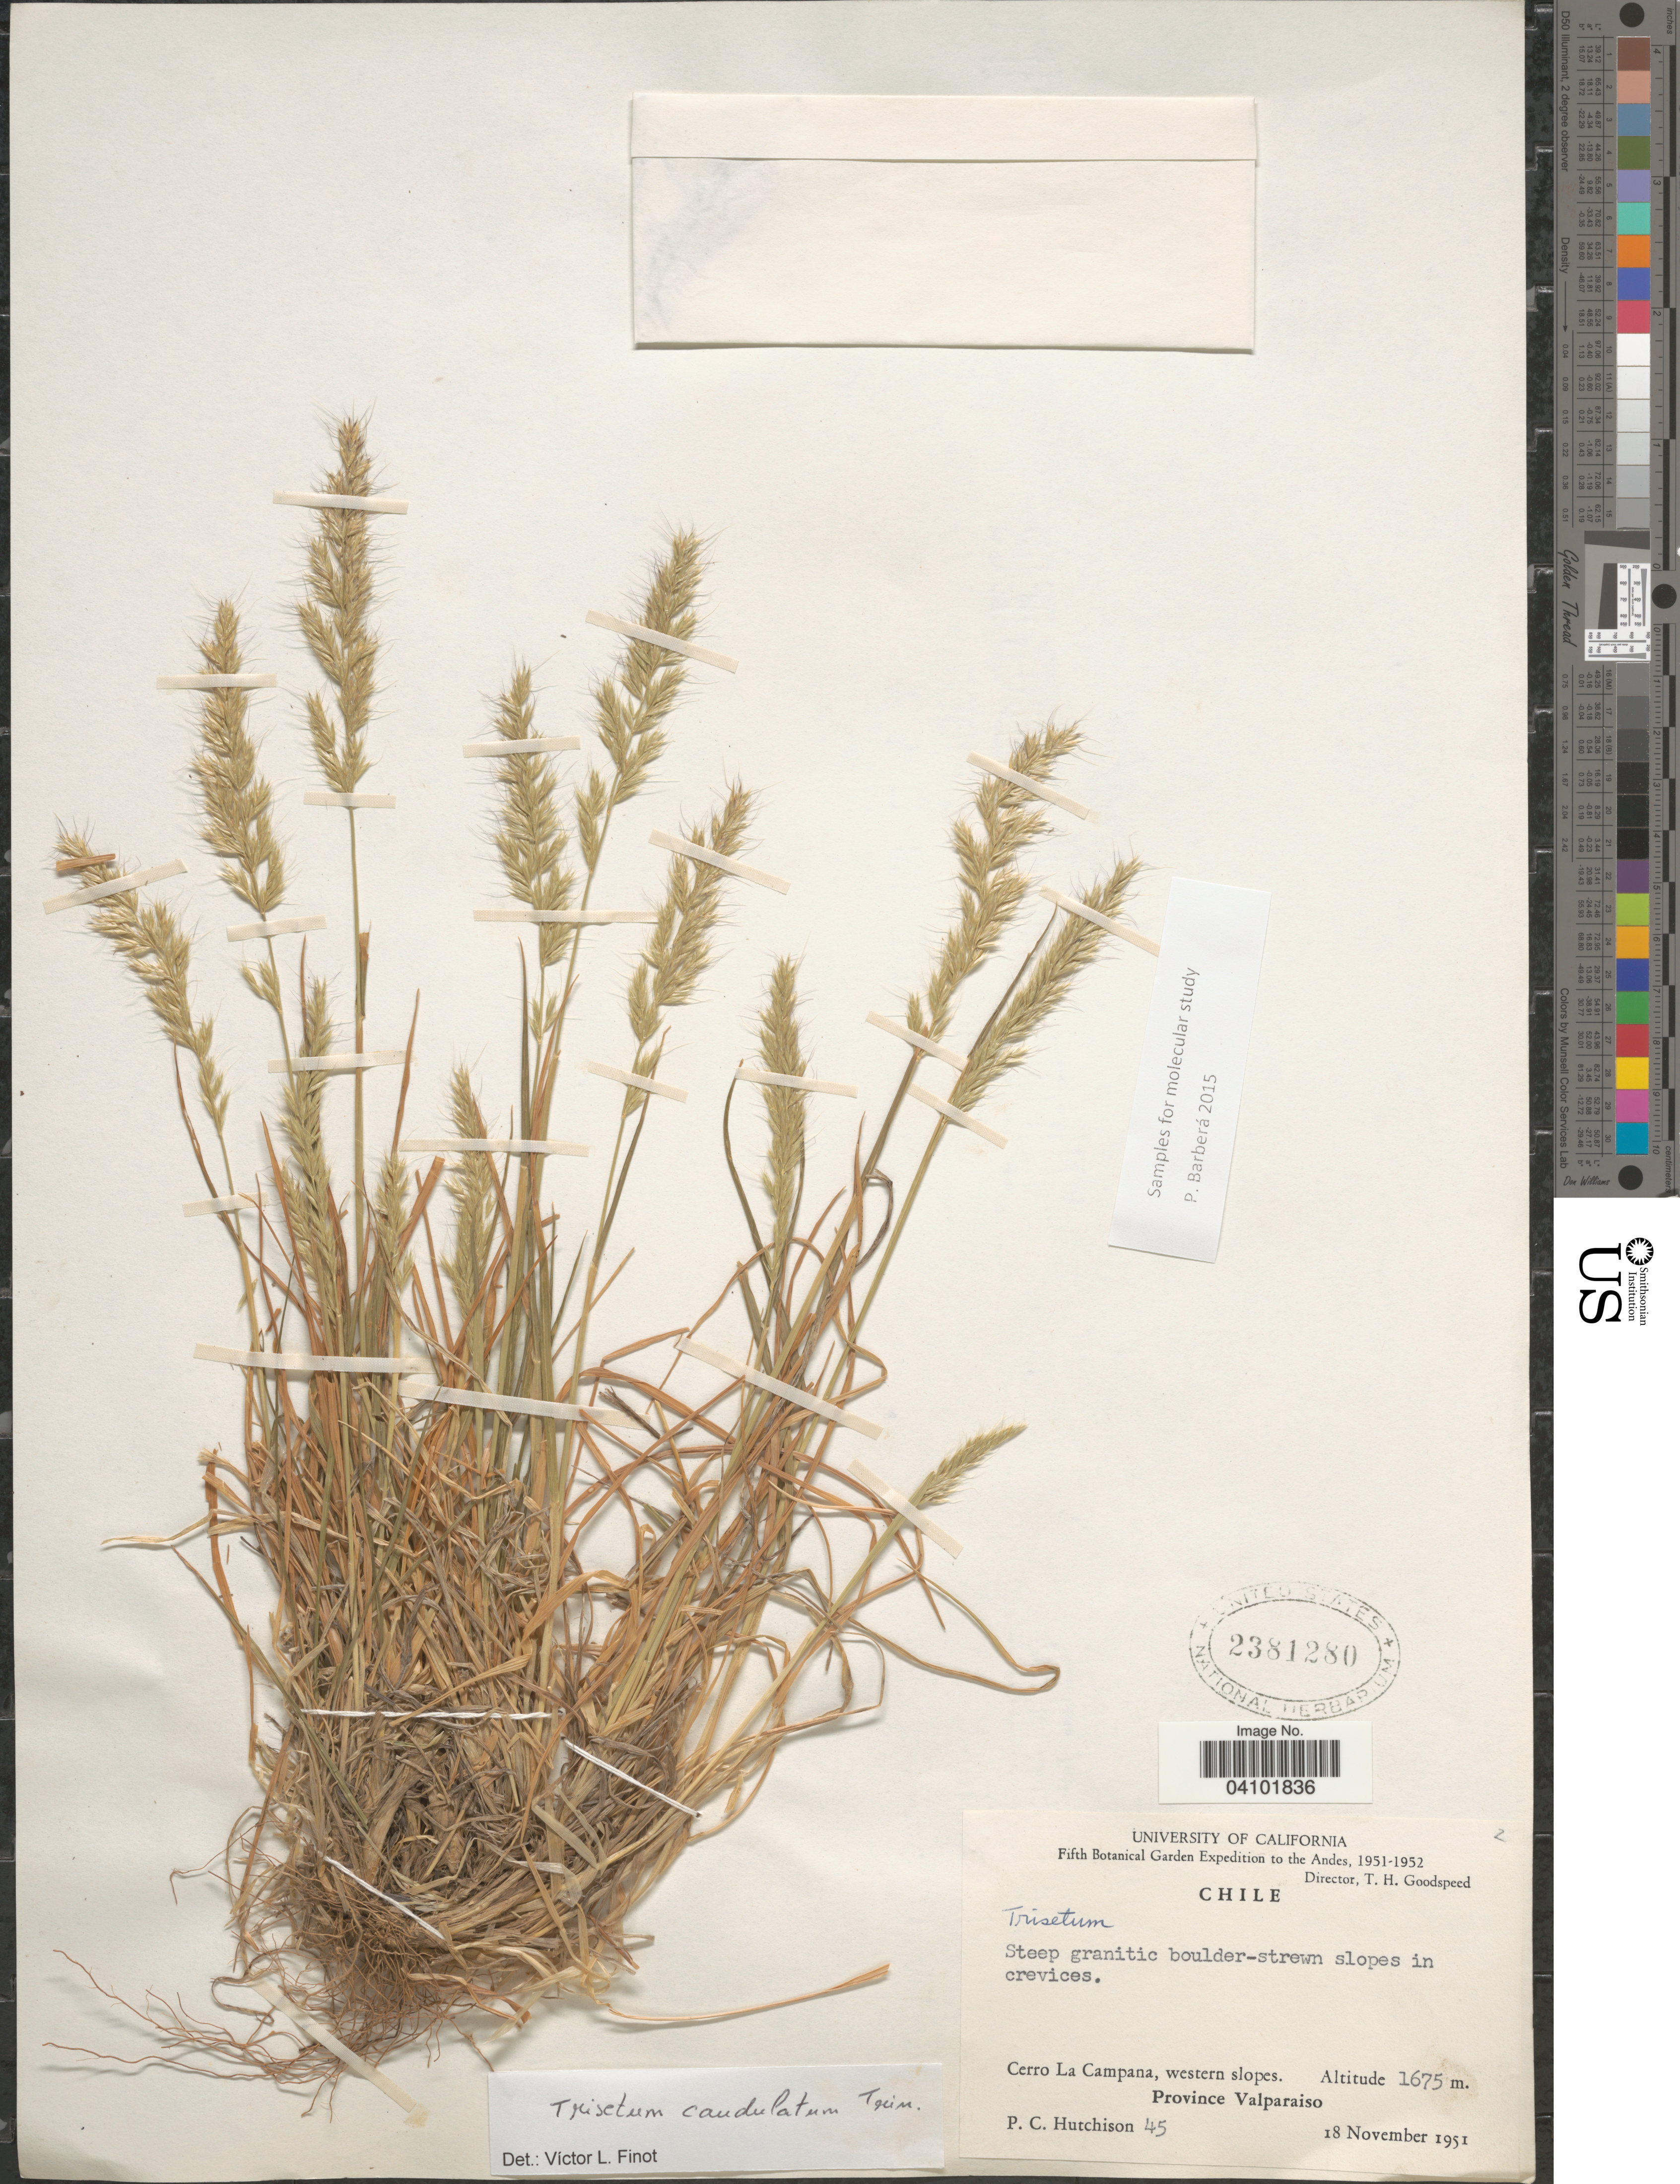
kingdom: Plantae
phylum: Tracheophyta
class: Liliopsida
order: Poales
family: Poaceae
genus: Koeleria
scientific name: Koeleria caudulata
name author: (Trin.) Griseb.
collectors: P. C. Hutchison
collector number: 45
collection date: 1951-11-18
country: Chile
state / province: Valparaíso (V)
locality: Fifth Botanical Garden Expedition to the Andes, 1951-1952. Cerro La Campana, western slopes.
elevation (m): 1675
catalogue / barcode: US 2381280